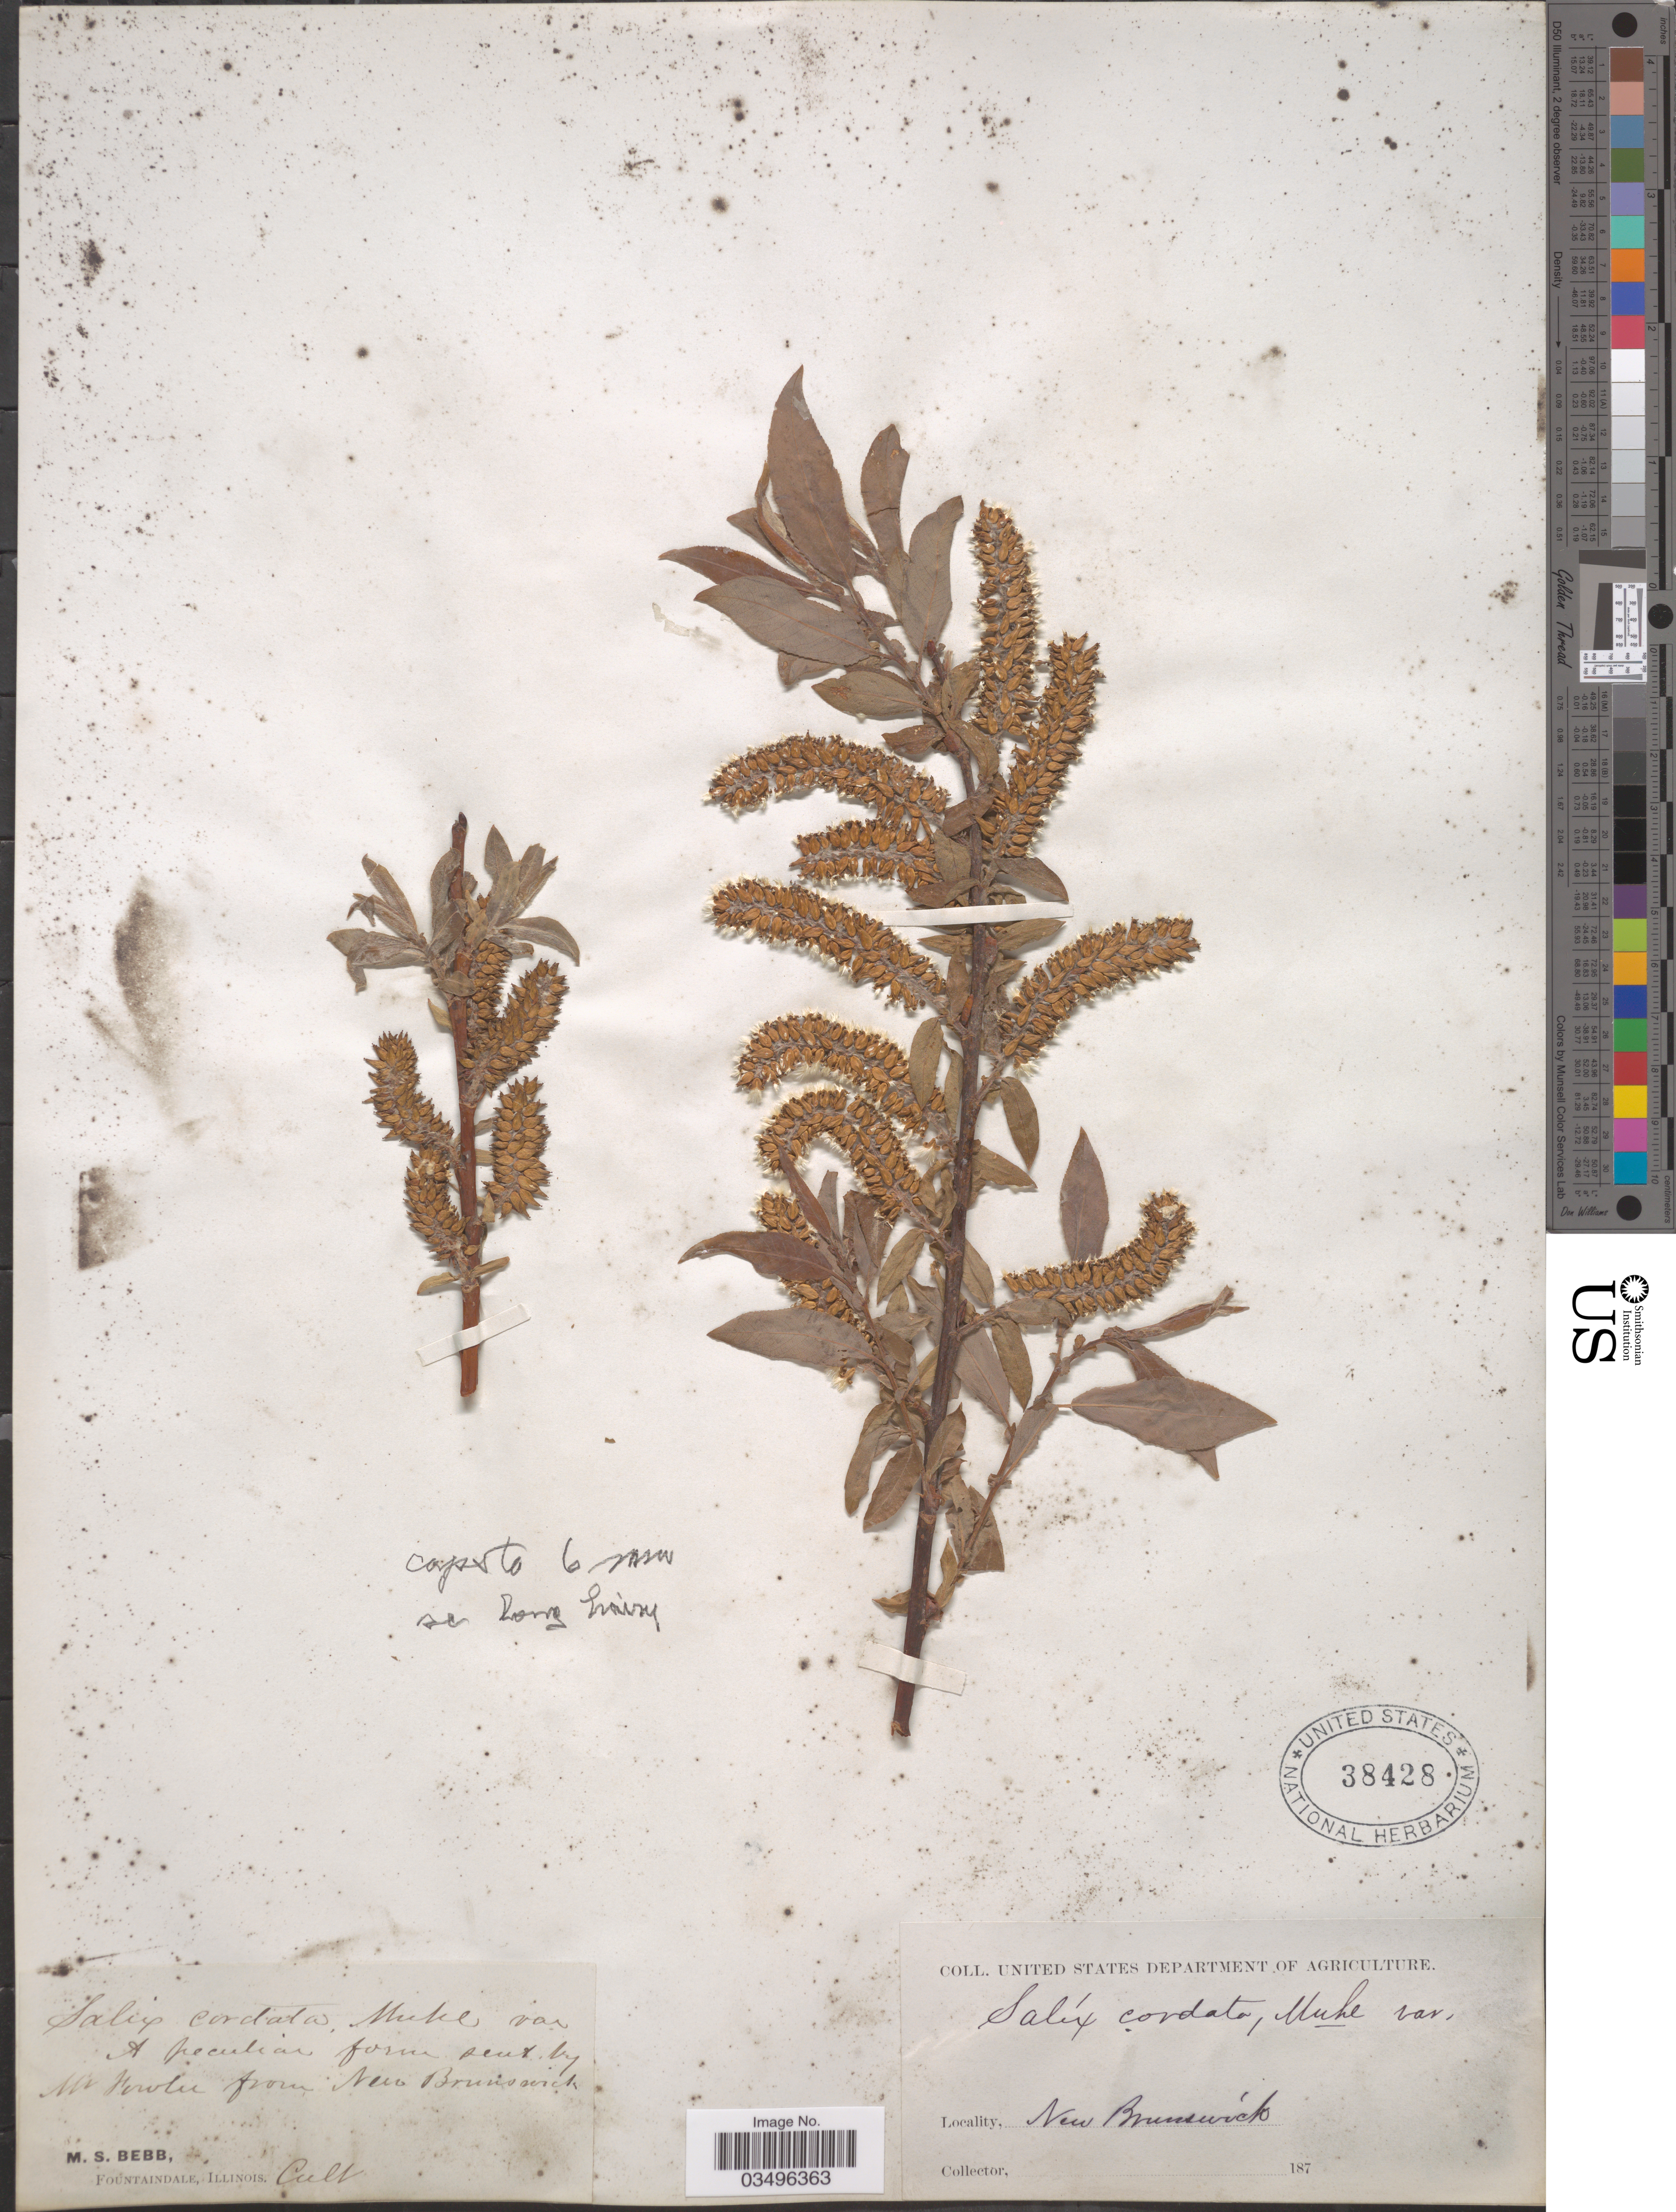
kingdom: Plantae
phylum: Tracheophyta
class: Magnoliopsida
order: Malpighiales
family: Salicaceae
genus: Salix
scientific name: Salix cordata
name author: Michx.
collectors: M. Bebb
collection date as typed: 187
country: Canada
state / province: New Brunswick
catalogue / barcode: US 38428